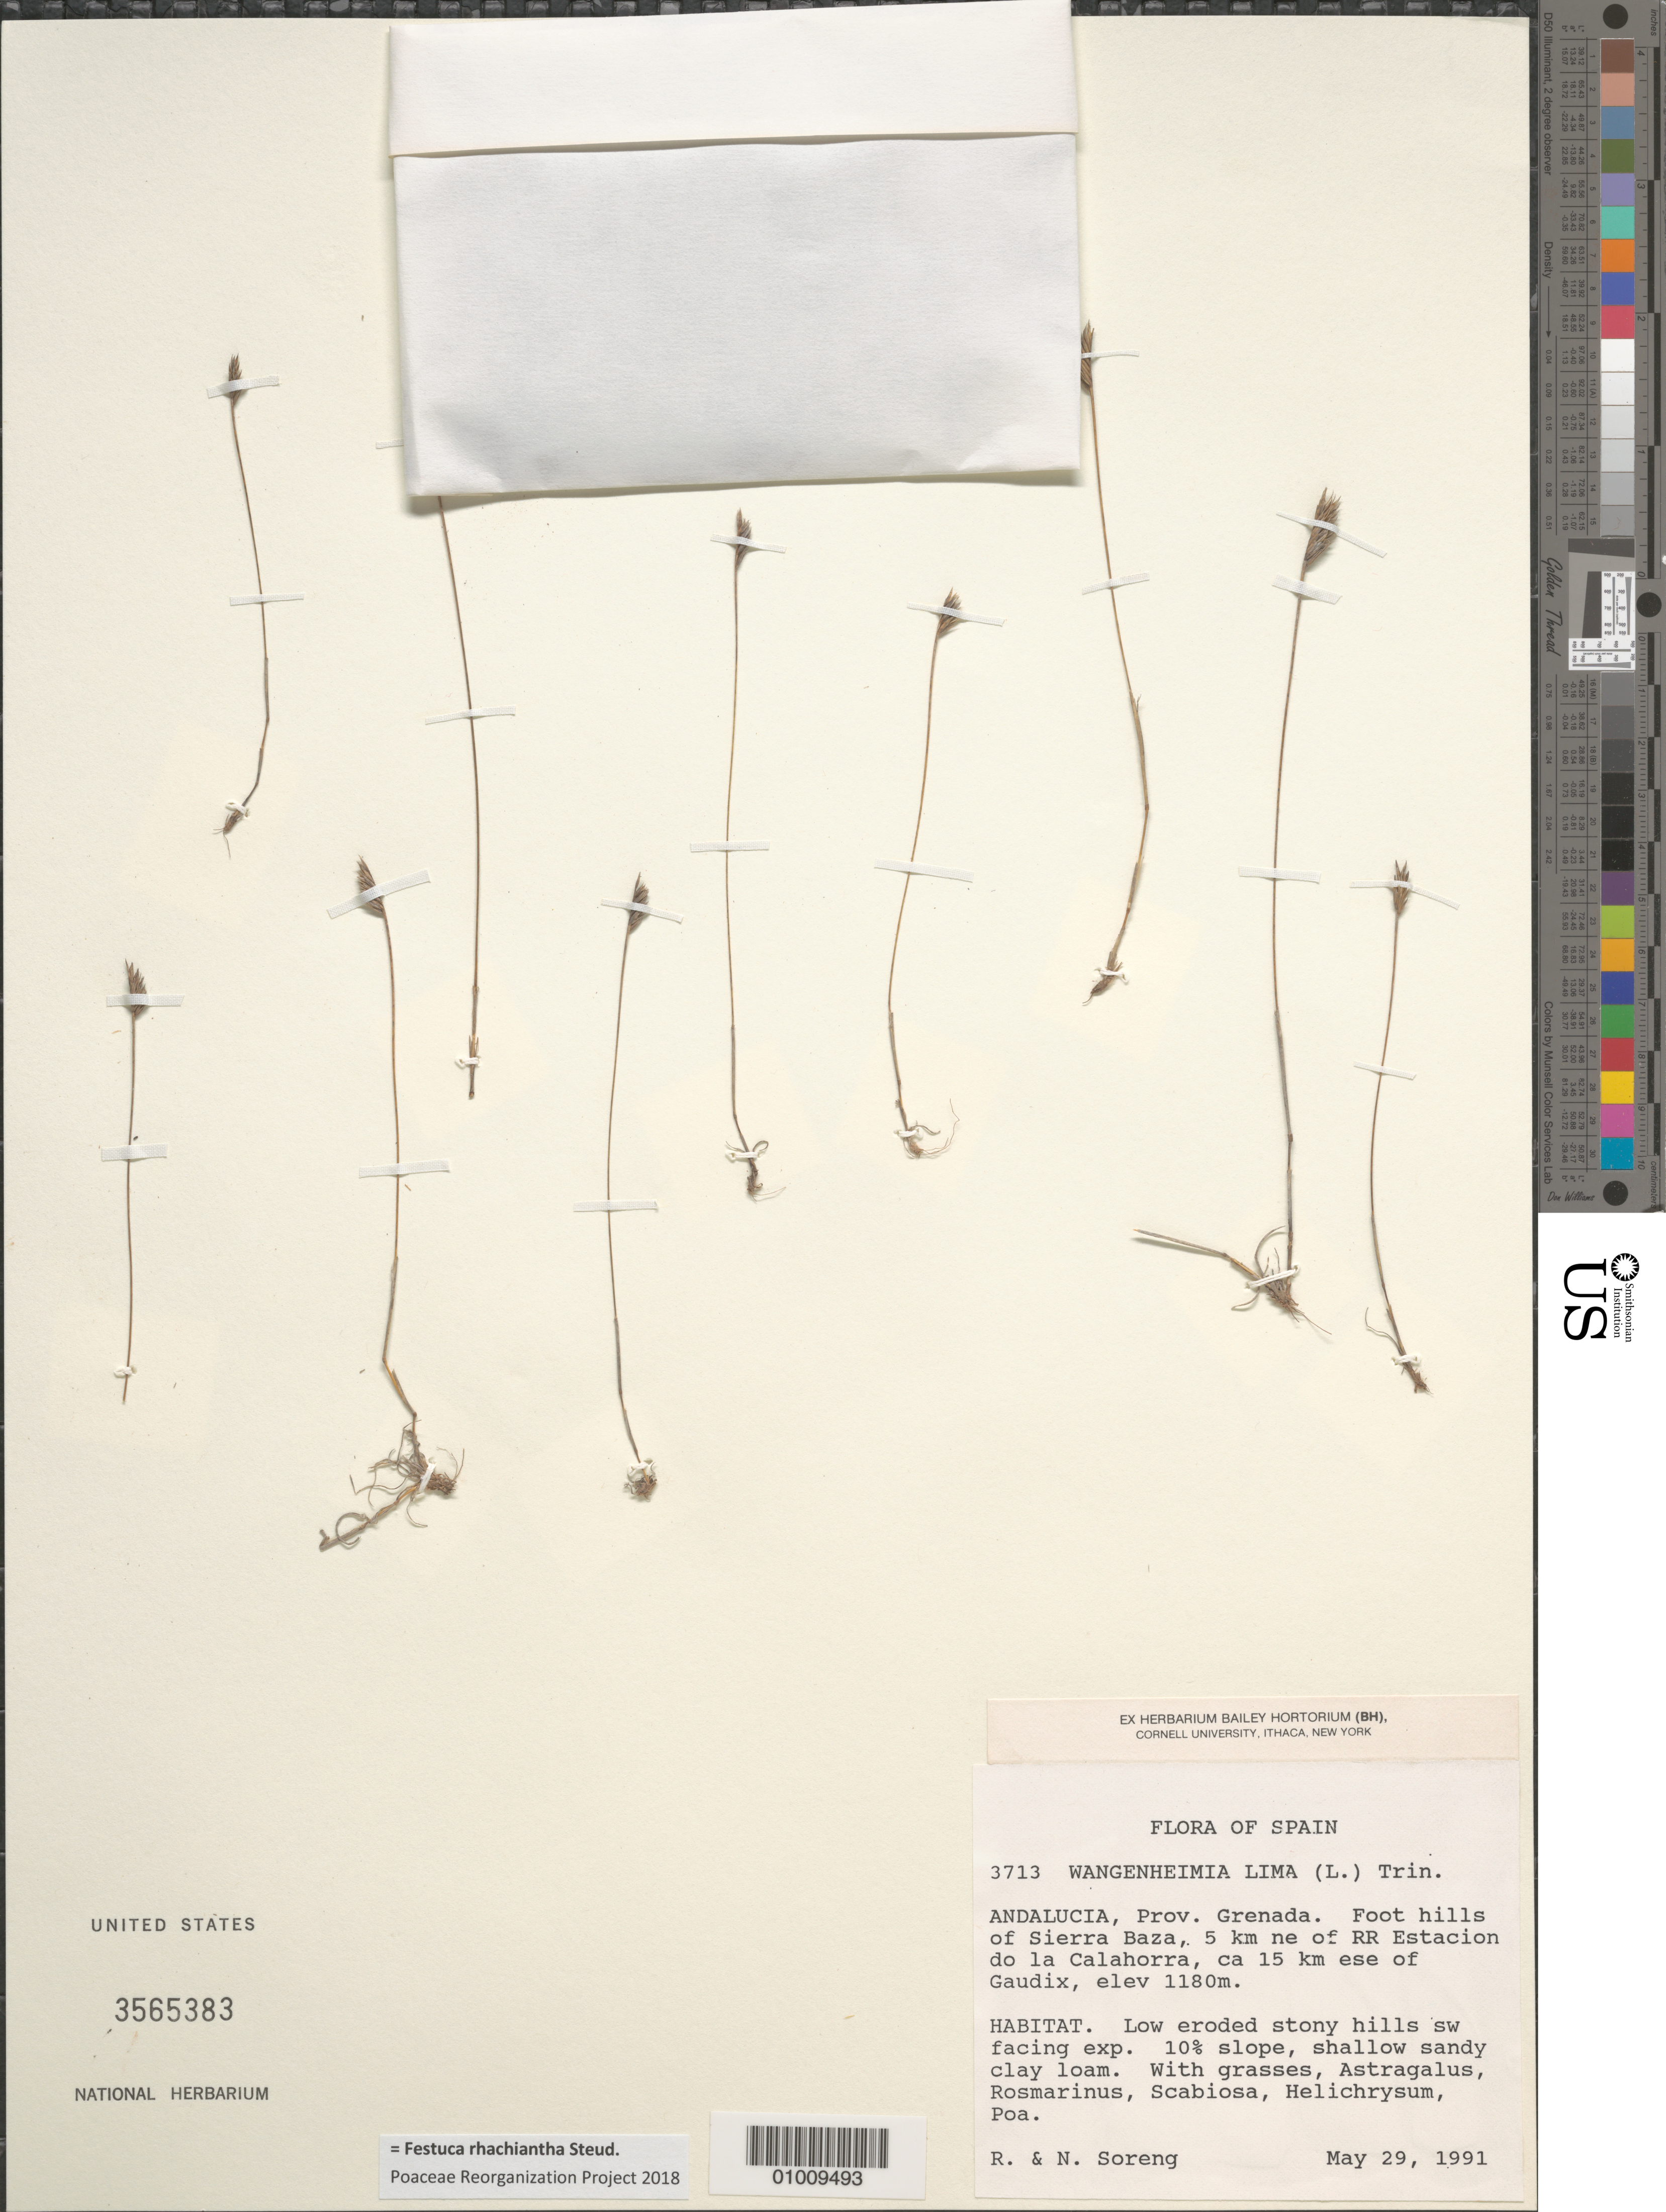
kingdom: Plantae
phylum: Tracheophyta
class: Liliopsida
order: Poales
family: Poaceae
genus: Festuca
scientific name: Festuca rhachiantha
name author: Steud.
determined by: Poaceae Reorganization Project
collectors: R. J. Soreng & N. L. Soreng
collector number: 3713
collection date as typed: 29 May 1991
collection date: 1991-05-29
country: Spain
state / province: Andalucia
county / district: Grenada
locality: Foot hills of Sierra Baza, 5 km NE of RR Estacion do la Calahorra, ca 15 km ese of Gaudix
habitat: Low eroded stony hills sw facing exp. 10% slope, shallow sandy clay loam. With grasses, Astragalus, Rosmarinus, Scabiosa,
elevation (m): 1180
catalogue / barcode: US 3565383